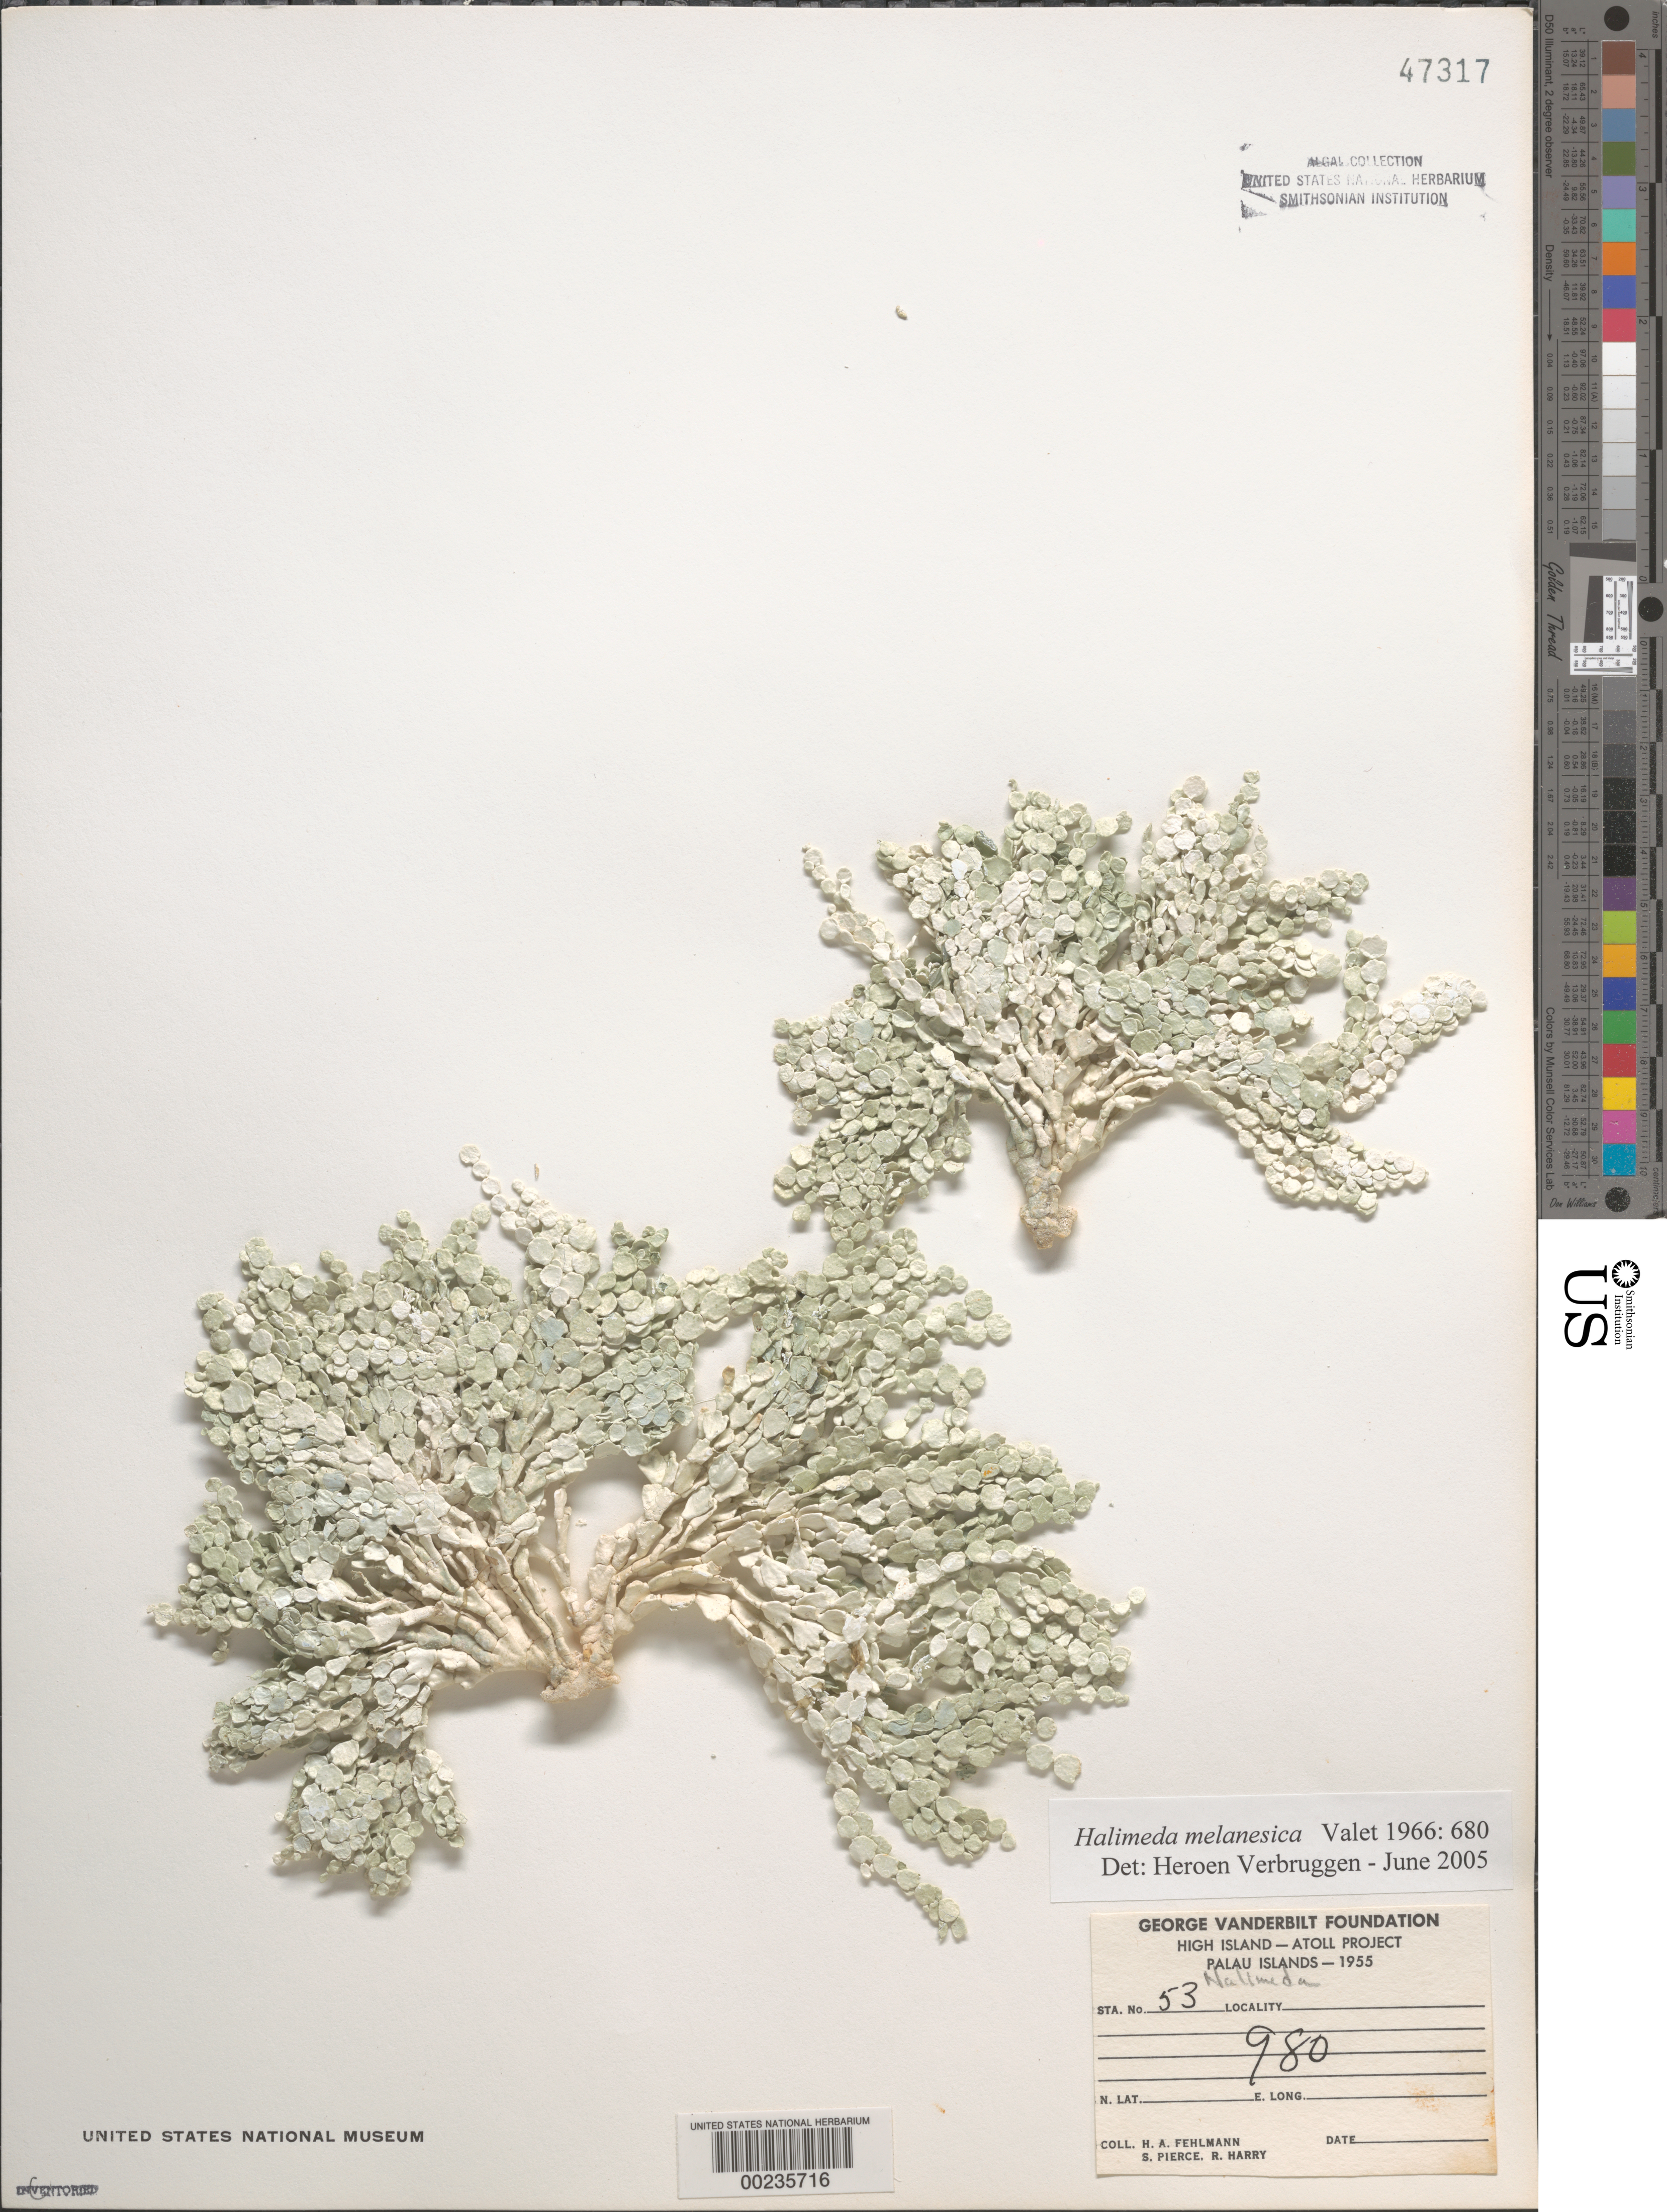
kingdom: Plantae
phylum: Chlorophyta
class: Ulvophyceae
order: Bryopsidales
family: Halimedaceae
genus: Halimeda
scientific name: Halimeda melanesica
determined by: Verbruggen, H.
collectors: H. Fehlmann, S. Pierce & R. Harry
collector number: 980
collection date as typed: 1955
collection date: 1955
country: Palau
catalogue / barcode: US 47317